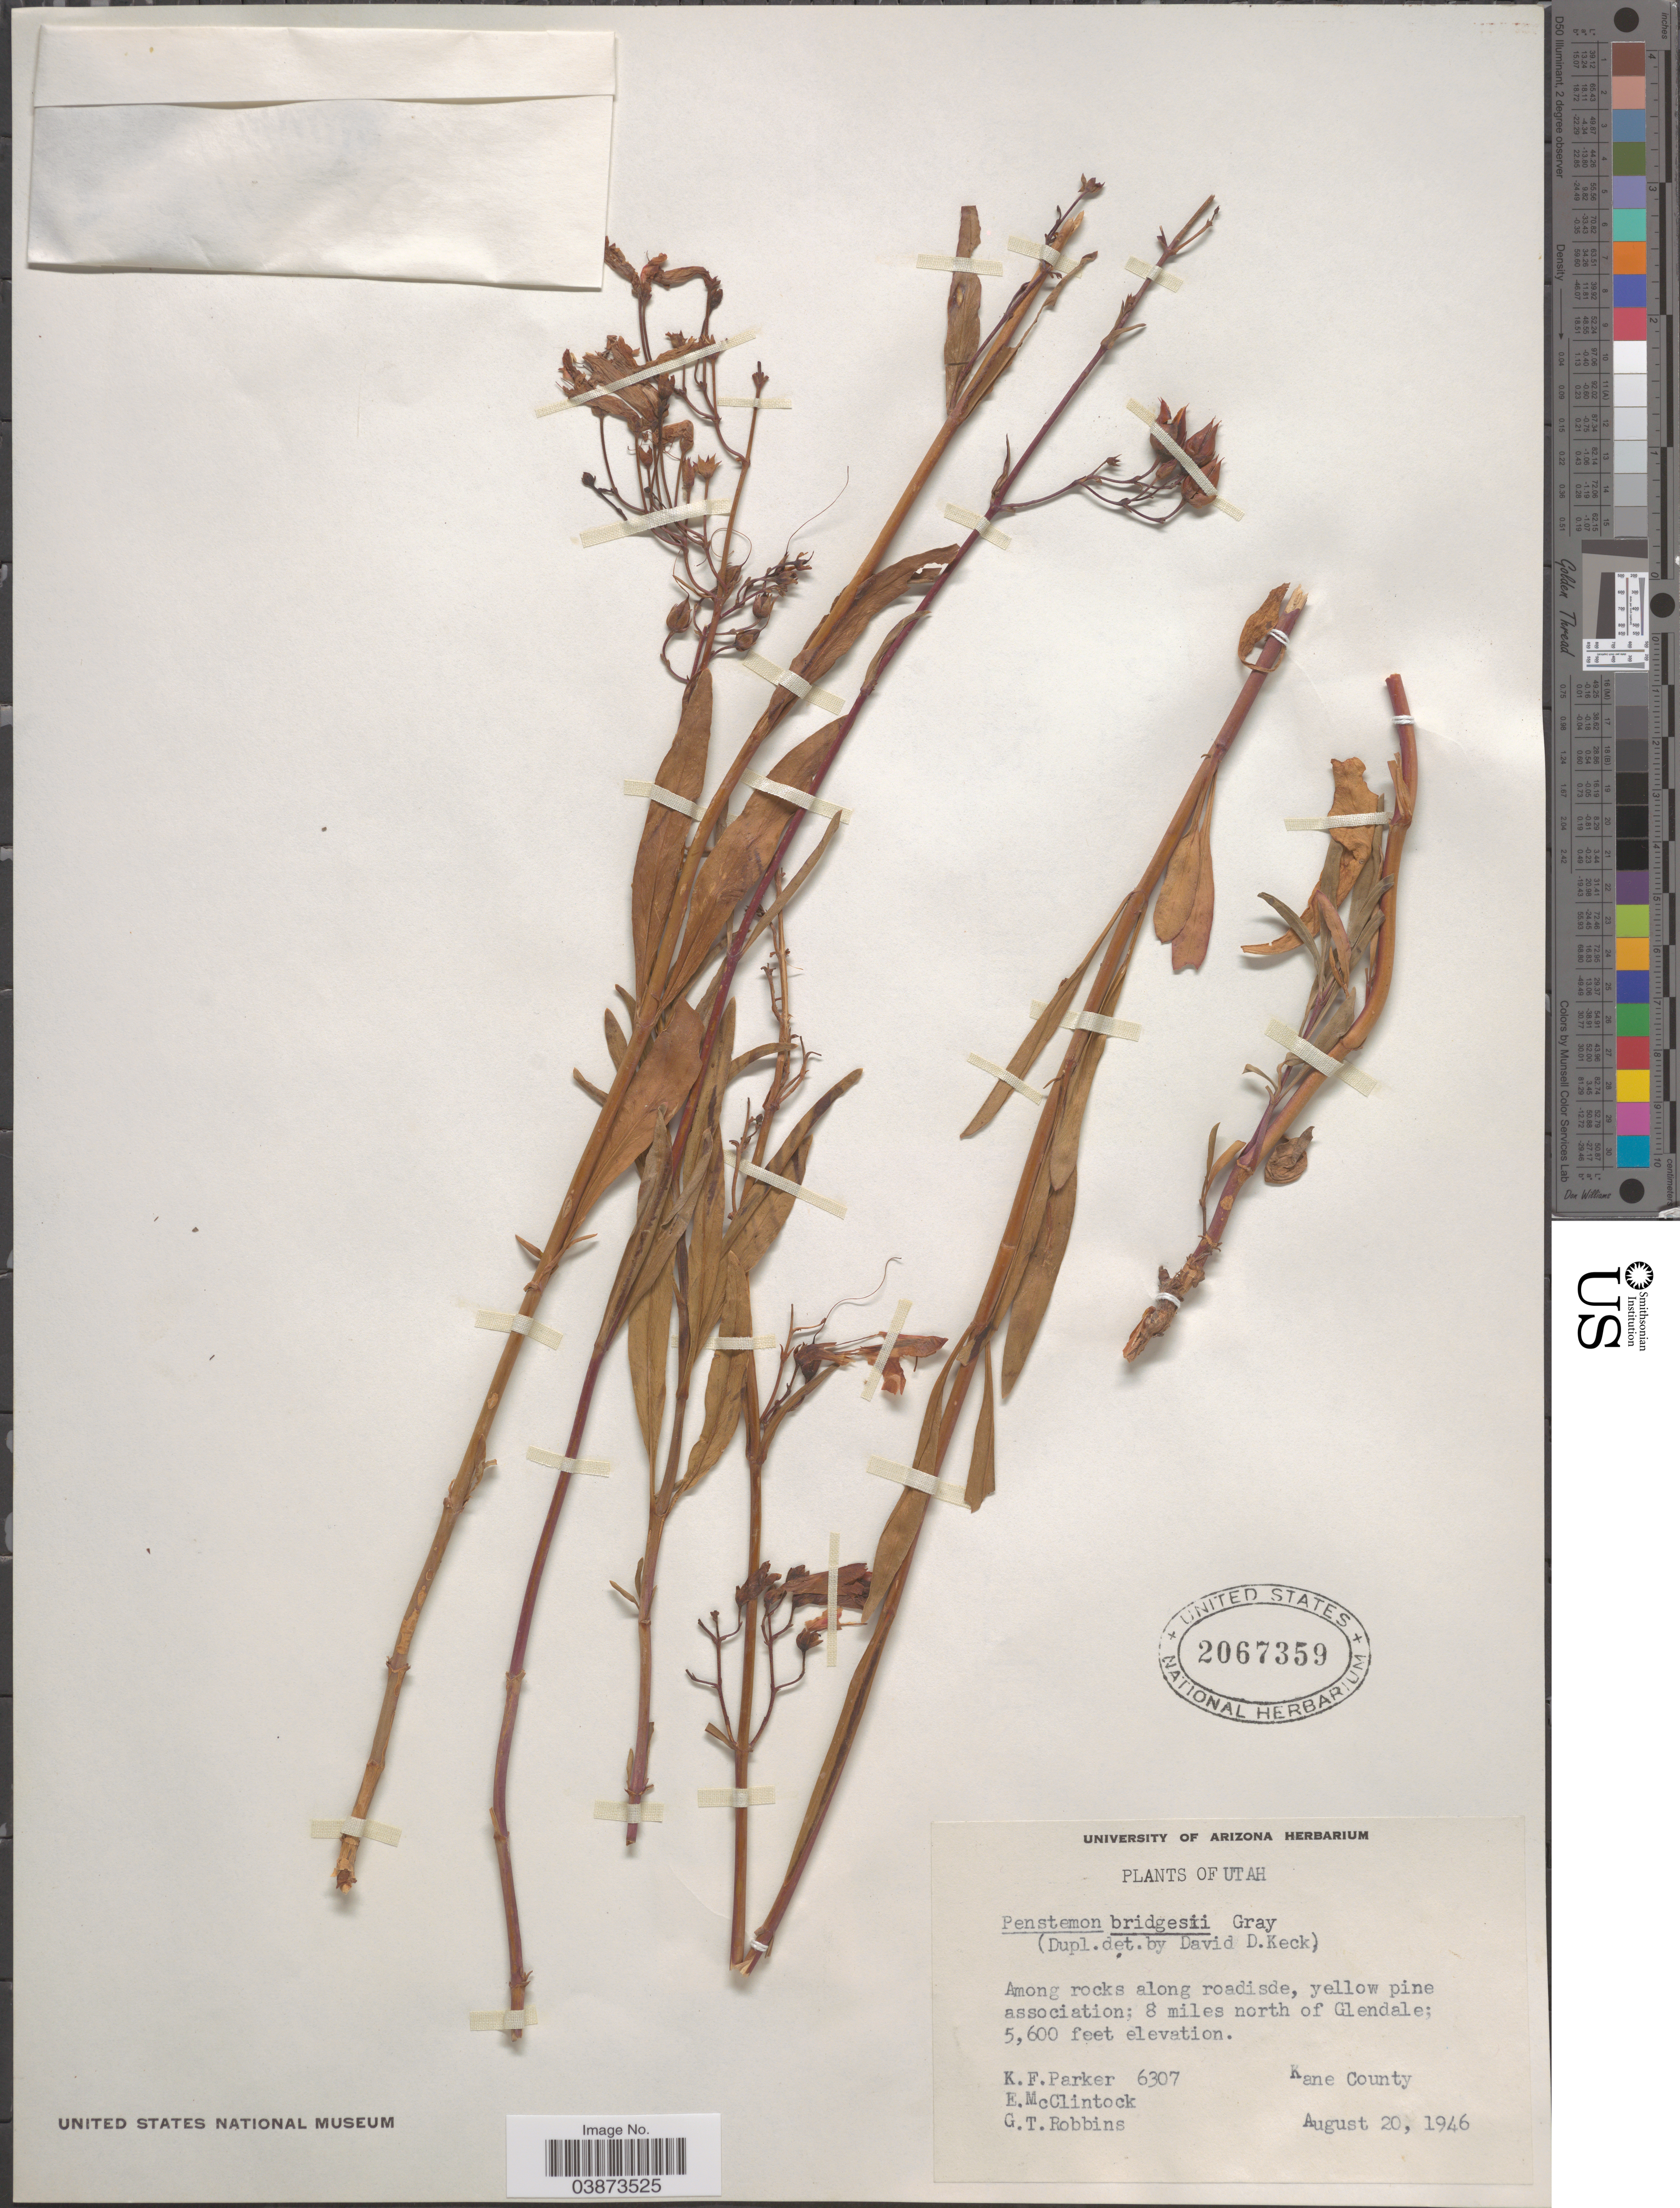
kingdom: Plantae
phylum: Tracheophyta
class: Magnoliopsida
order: Lamiales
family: Plantaginaceae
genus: Penstemon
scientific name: Penstemon bridgesii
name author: A. Gray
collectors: K. F. Parker, E. McClintock & G. T. Robbins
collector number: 6307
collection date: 1946-08-20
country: United States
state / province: Utah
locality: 8 miles north of Glendale. Kane County.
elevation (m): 1707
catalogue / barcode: US 2067359